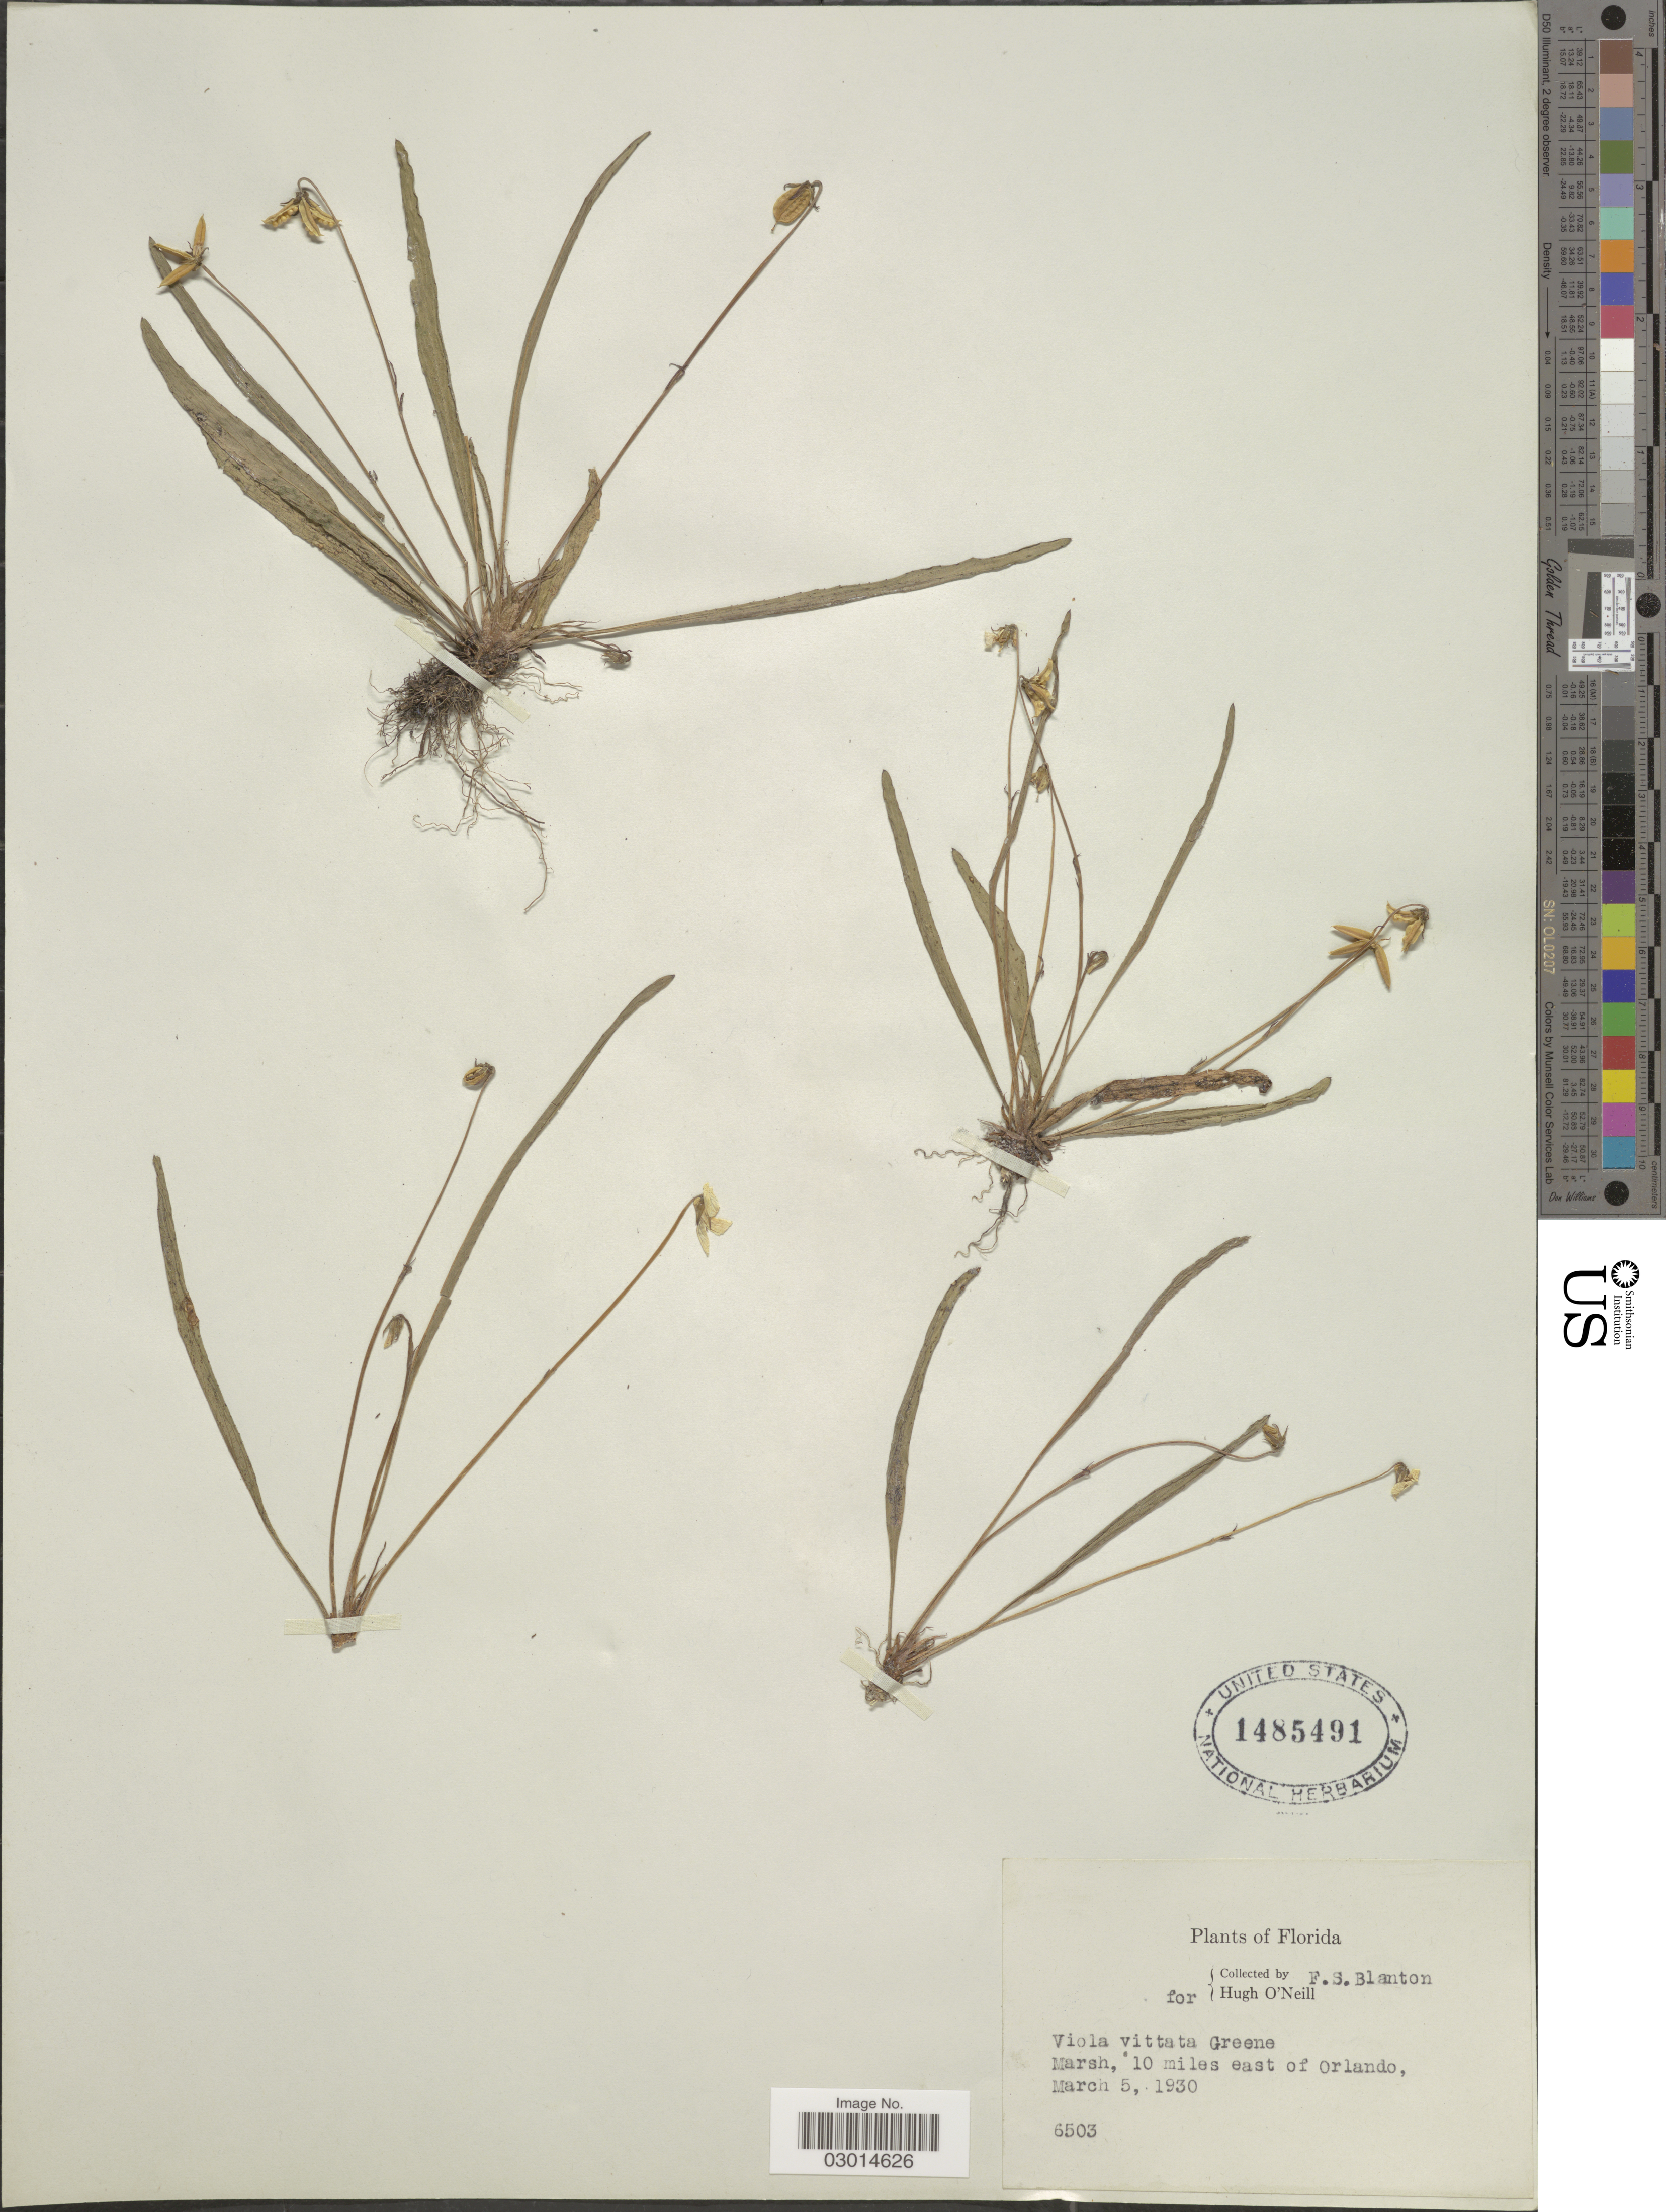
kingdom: Plantae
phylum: Tracheophyta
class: Magnoliopsida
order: Malpighiales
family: Violaceae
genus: Viola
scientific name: Viola dentriculosa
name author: Pursh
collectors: F. S. Blanton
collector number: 6503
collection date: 1930-03-05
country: United States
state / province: Florida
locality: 10 miles east of Orlando.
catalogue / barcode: US 1485491